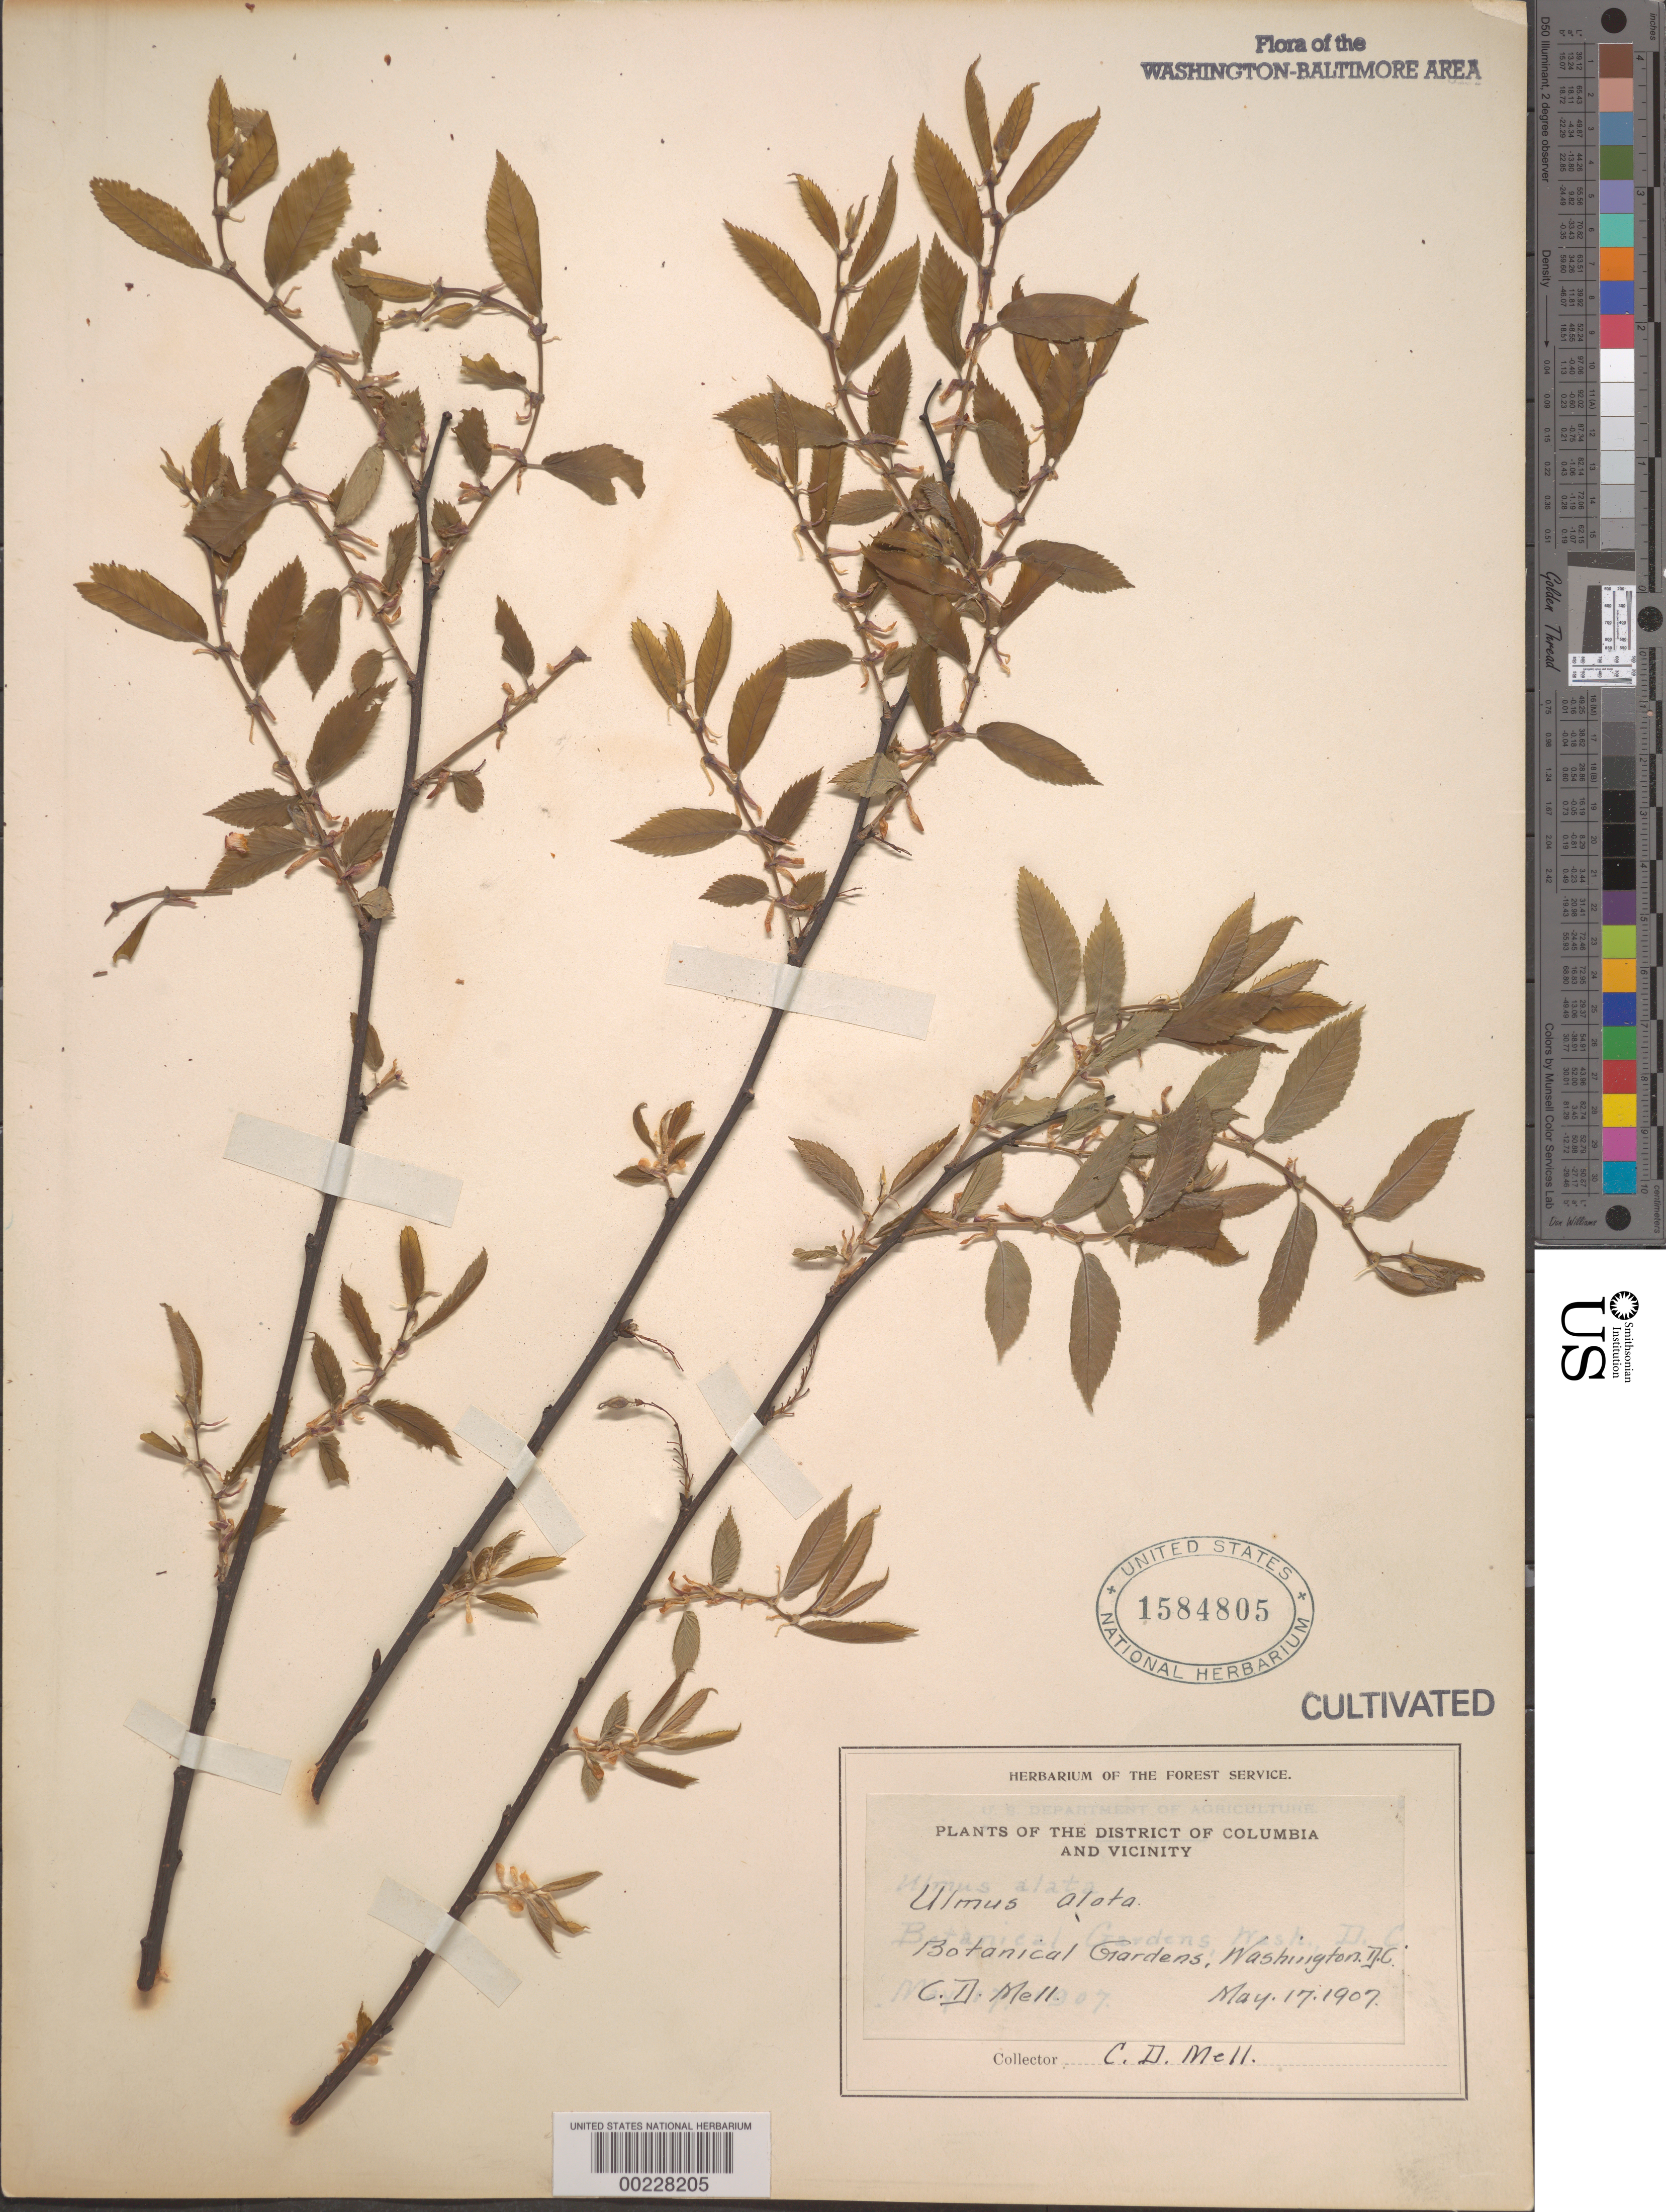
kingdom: Plantae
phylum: Tracheophyta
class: Magnoliopsida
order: Rosales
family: Ulmaceae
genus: Ulmus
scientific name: Ulmus alata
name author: Michx.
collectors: C. D. Mell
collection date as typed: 17 May 1907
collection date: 1907-05-17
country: United States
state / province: District of Columbia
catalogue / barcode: US 1584805